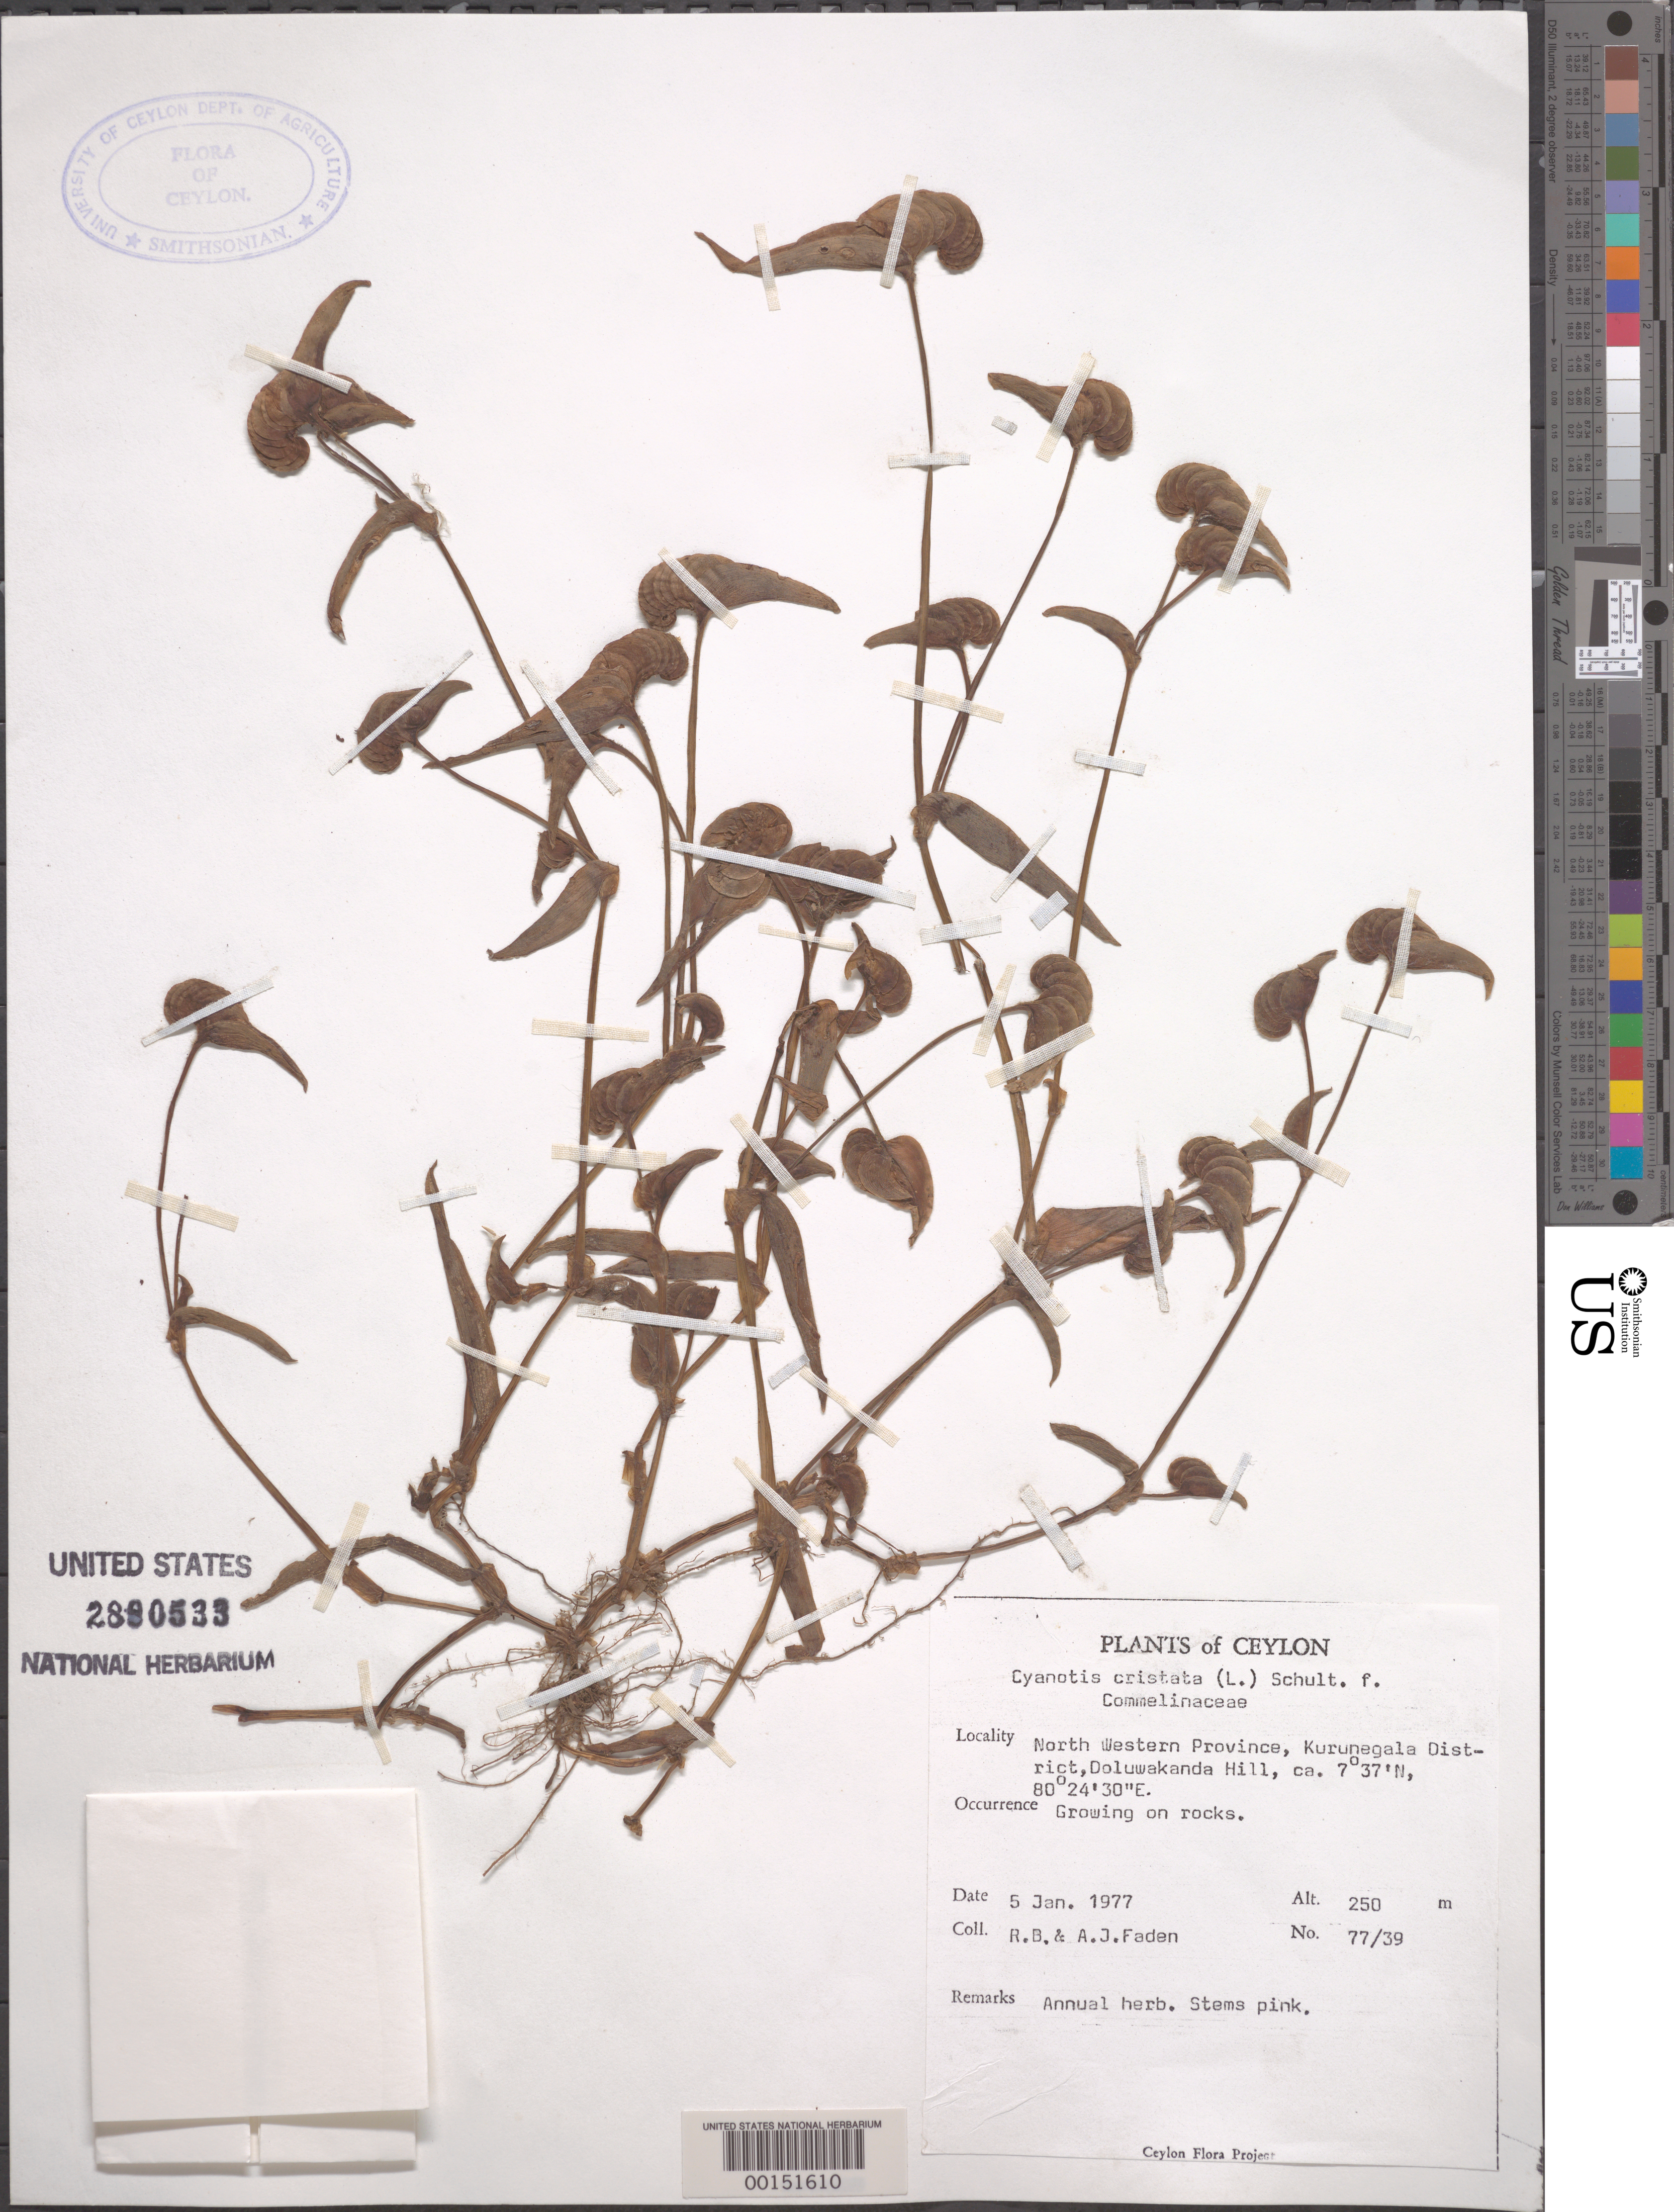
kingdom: Plantae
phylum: Tracheophyta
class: Liliopsida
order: Commelinales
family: Commelinaceae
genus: Cyanotis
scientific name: Cyanotis cristata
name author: (L.) D. Don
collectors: R. B. Faden & A. J. Faden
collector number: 77/39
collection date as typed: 05 Jan 1977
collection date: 1977-01-05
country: Sri Lanka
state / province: North Western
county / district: Kurunegala Dist.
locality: Doluwakanda hill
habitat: Rocks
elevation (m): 250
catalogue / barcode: US 2890533